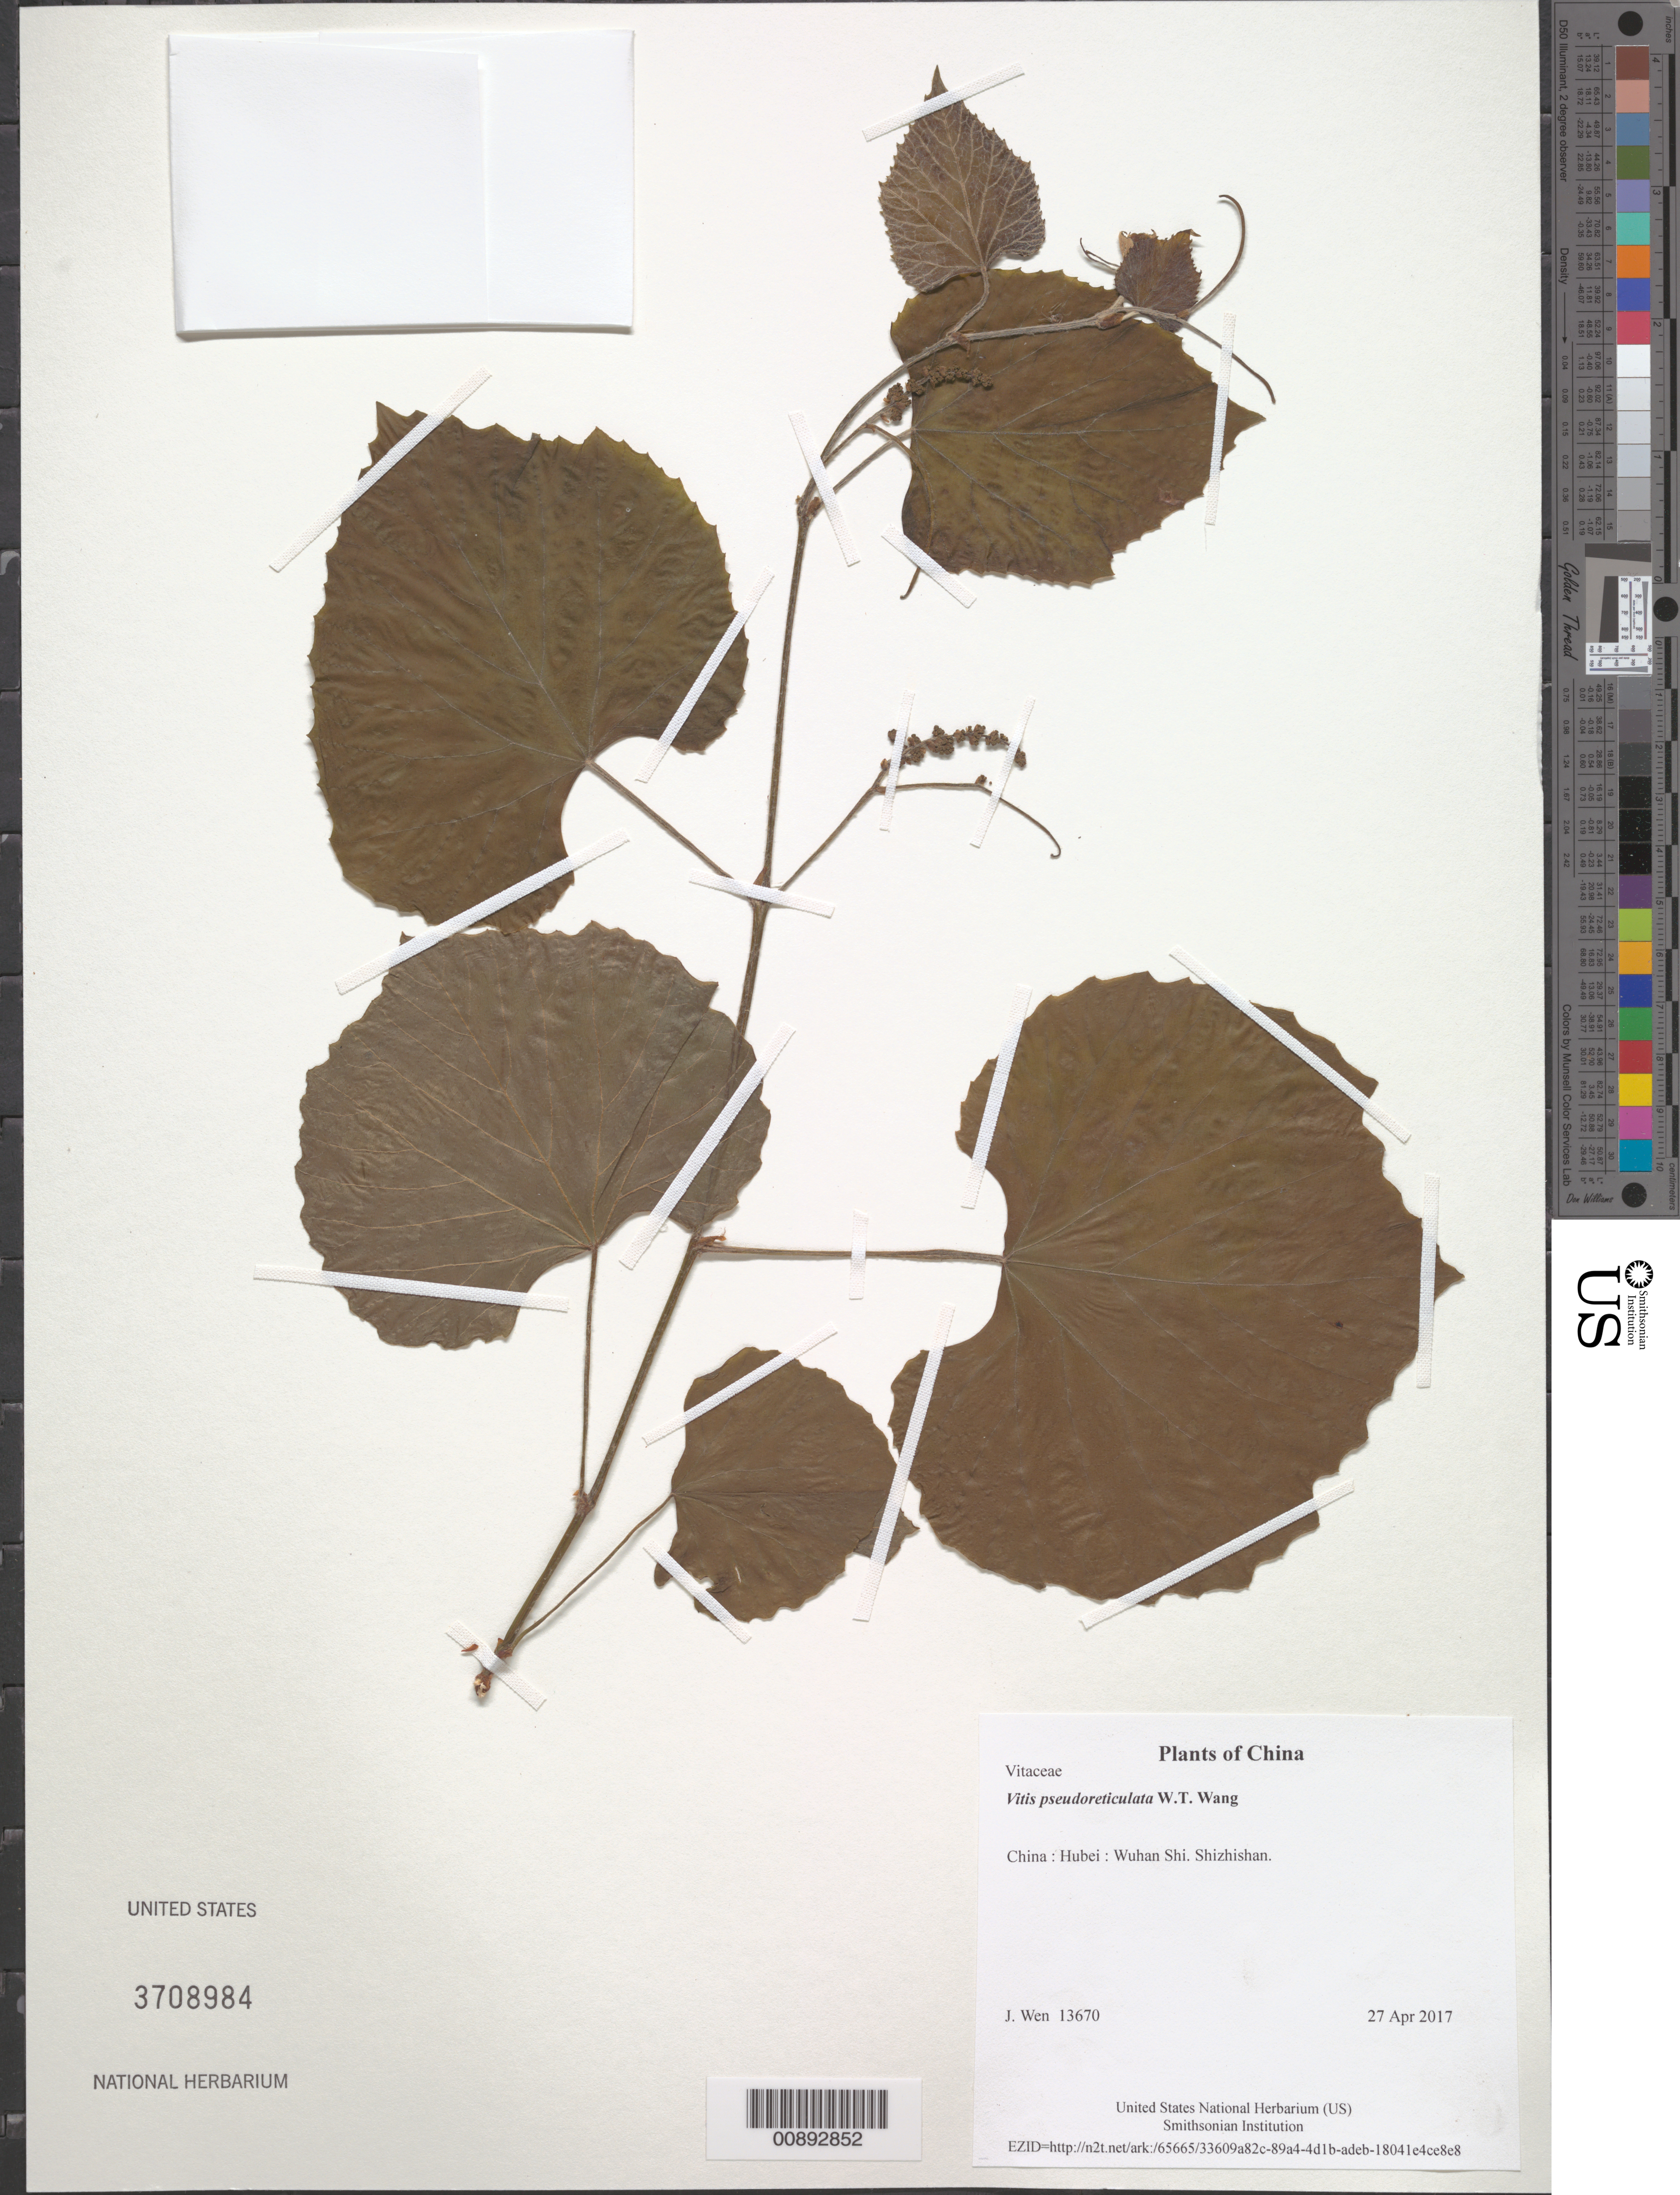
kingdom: Plantae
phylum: Tracheophyta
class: Magnoliopsida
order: Vitales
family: Vitaceae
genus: Vitis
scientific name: Vitis pseudoreticulata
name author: W.T. Wang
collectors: J. Wen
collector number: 13670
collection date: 2017-04-27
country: China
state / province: Hubei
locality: Wuhan Shi. Shizhishan.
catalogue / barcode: US 3708984